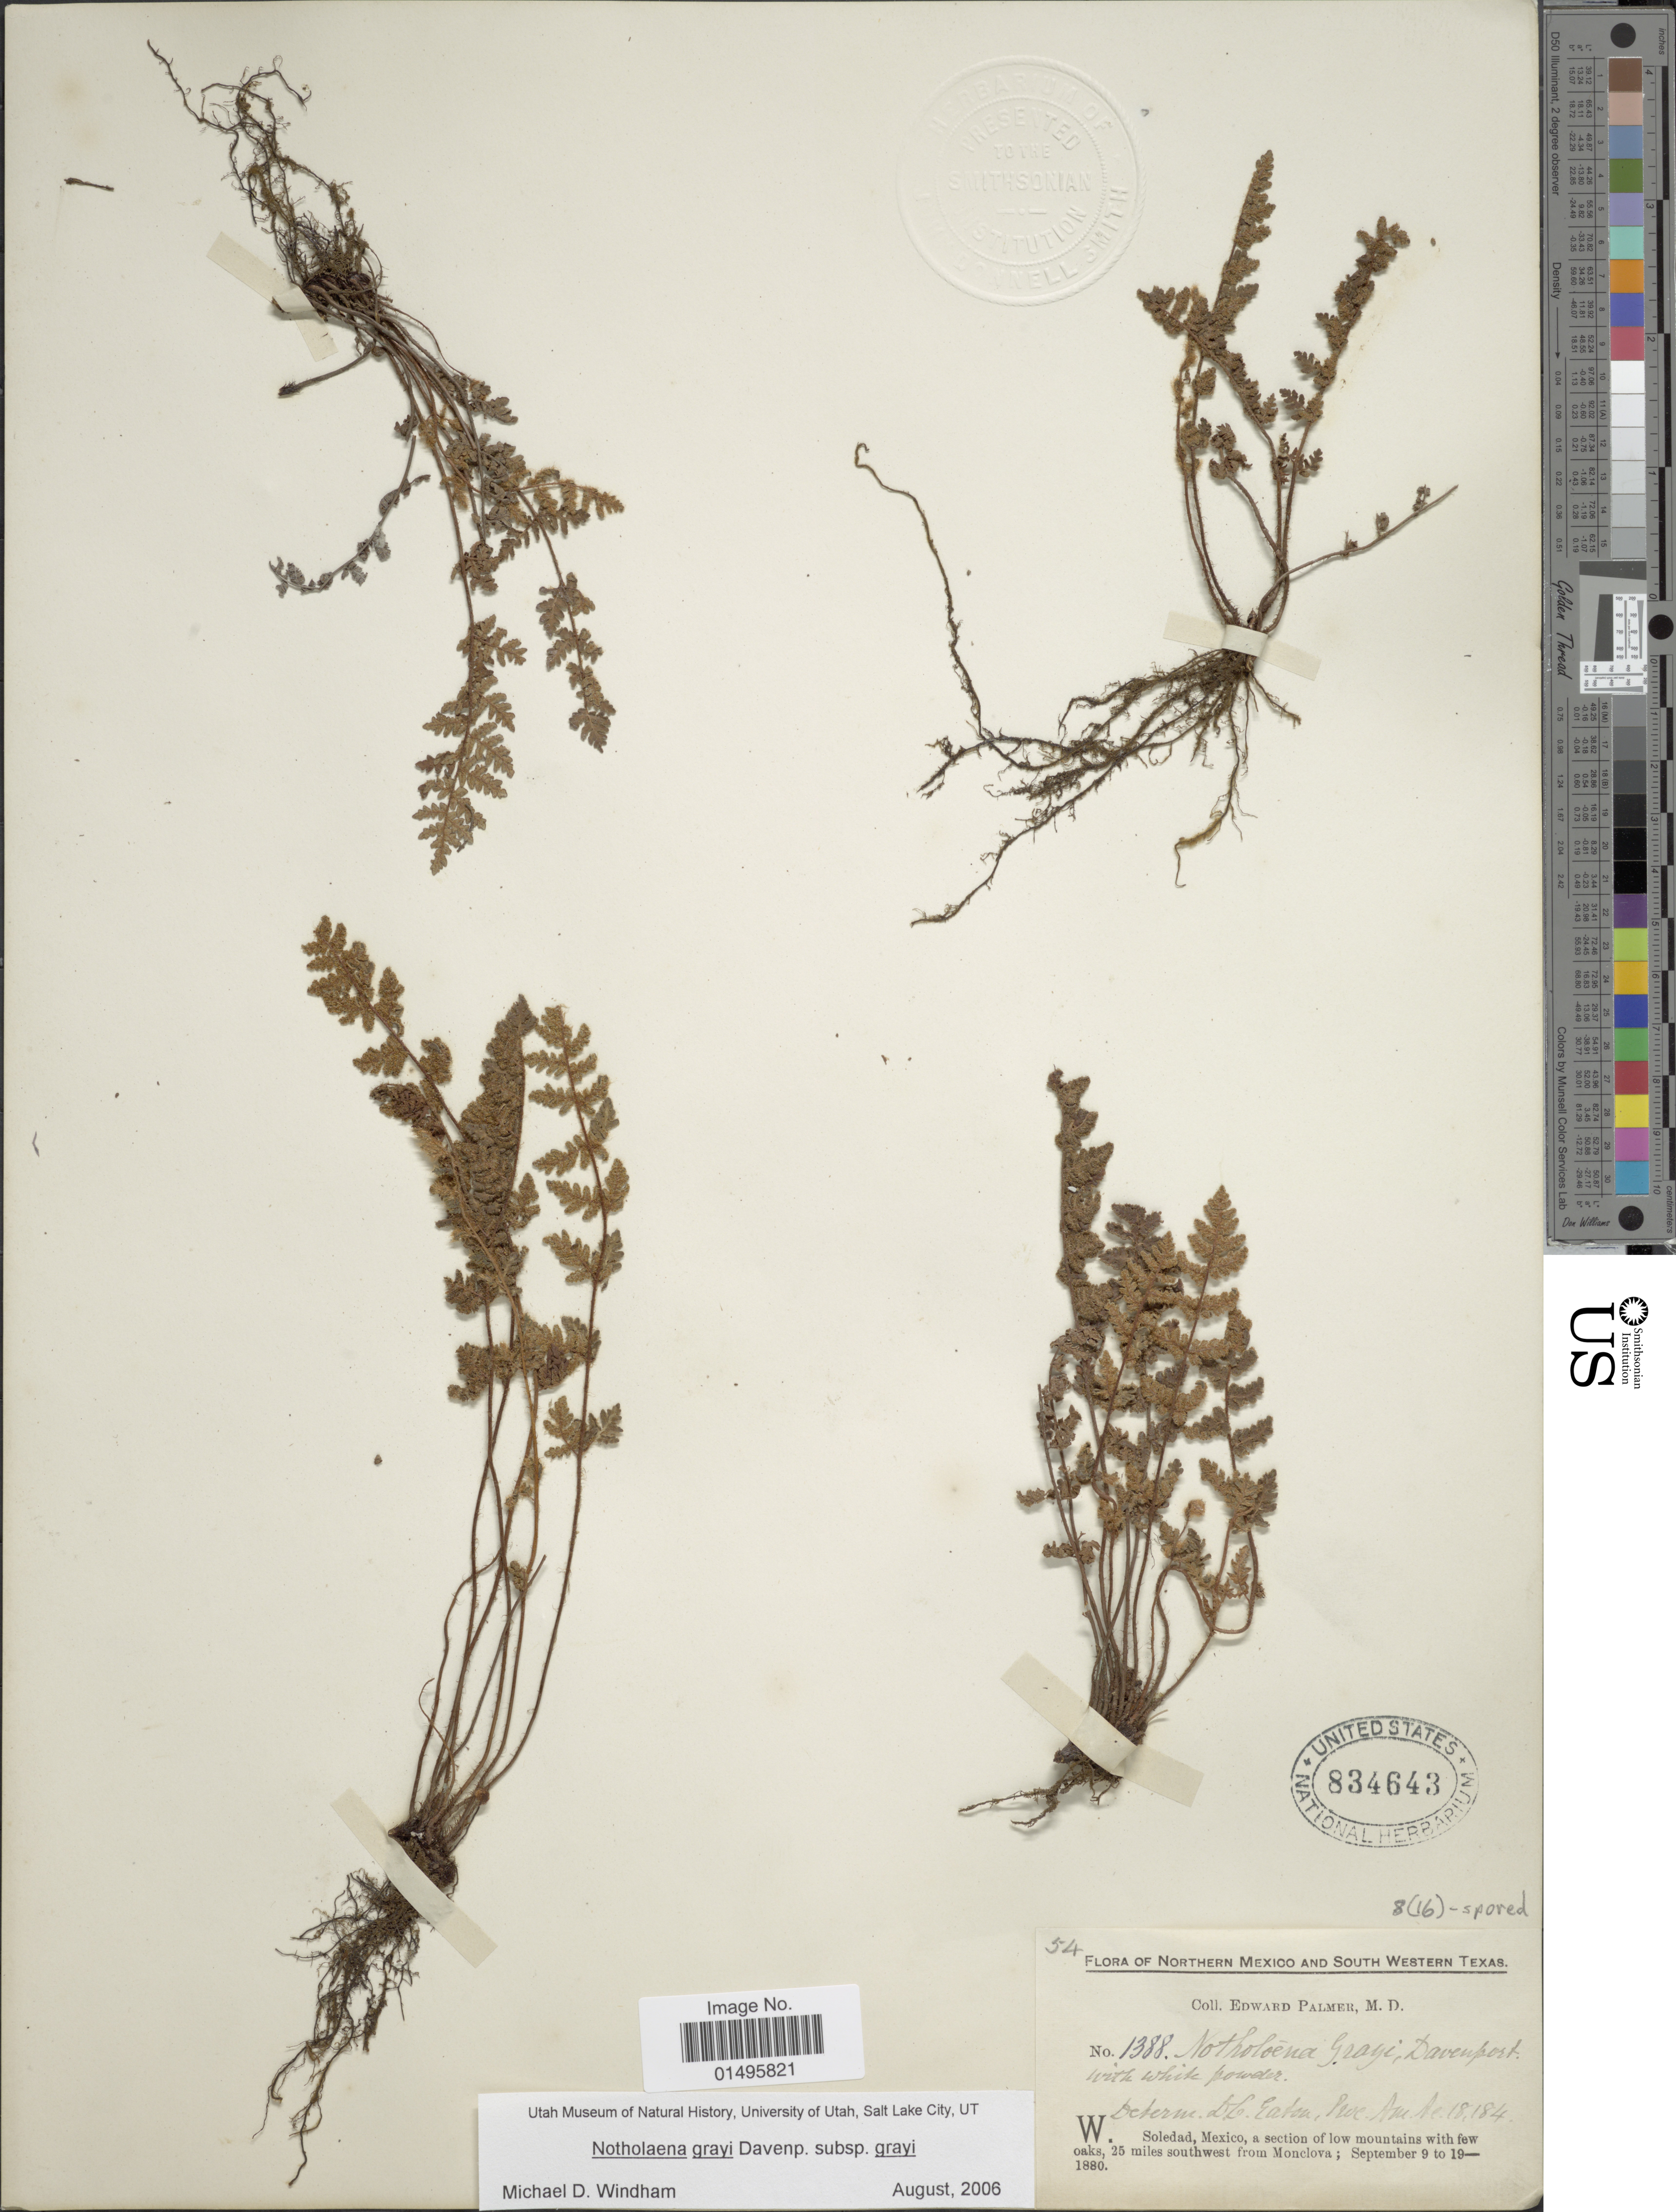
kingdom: Plantae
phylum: Tracheophyta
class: Polypodiopsida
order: Polypodiales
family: Pteridaceae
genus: Notholaena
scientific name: Notholaena grayi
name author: Davenp.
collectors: E. Palmer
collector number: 1388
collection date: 1880-09-09/1880-09-19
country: Mexico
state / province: México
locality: Northern Mexico, South Western Texas, W. Soledad, Mexico, a section of low mountains with few oaks, 25 miles southwest from Monclova.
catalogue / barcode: US 834643